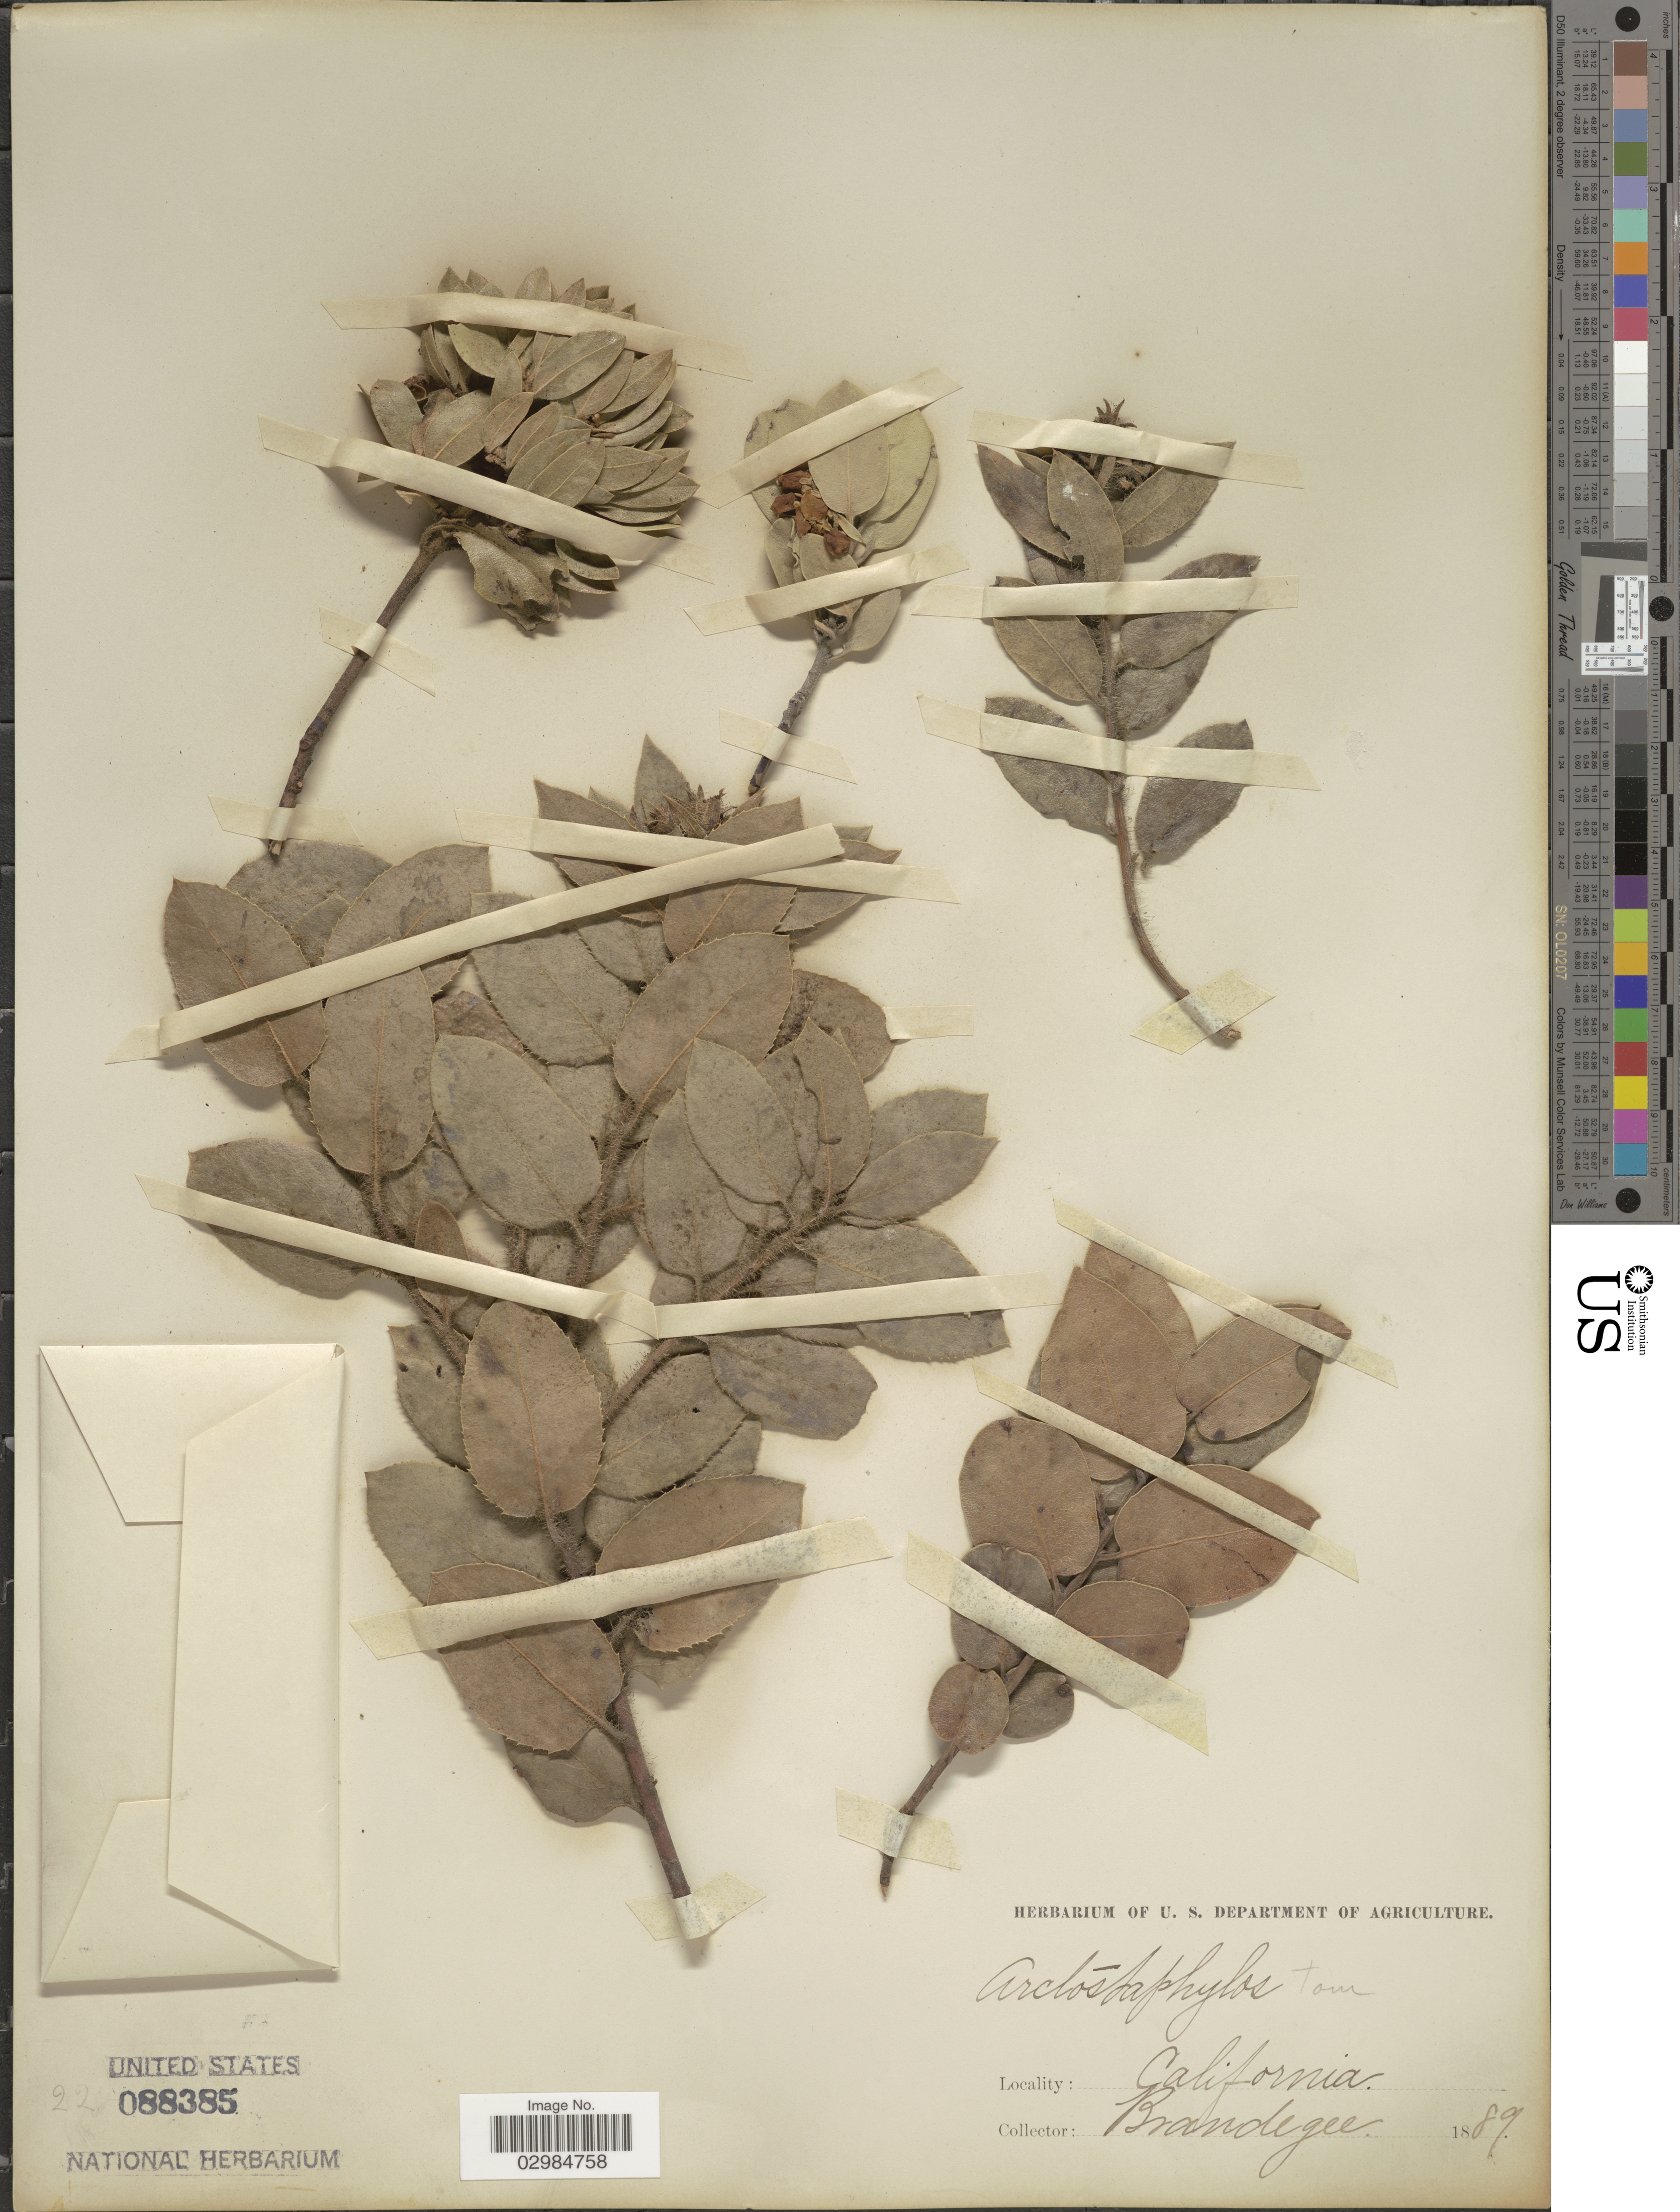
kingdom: Plantae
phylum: Tracheophyta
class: Magnoliopsida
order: Ericales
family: Ericaceae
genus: Arctostaphylos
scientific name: Arctostaphylos tomentosa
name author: (Pursh) Lindl.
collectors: -- Brandegee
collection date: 1889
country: United States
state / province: California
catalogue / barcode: US 88385